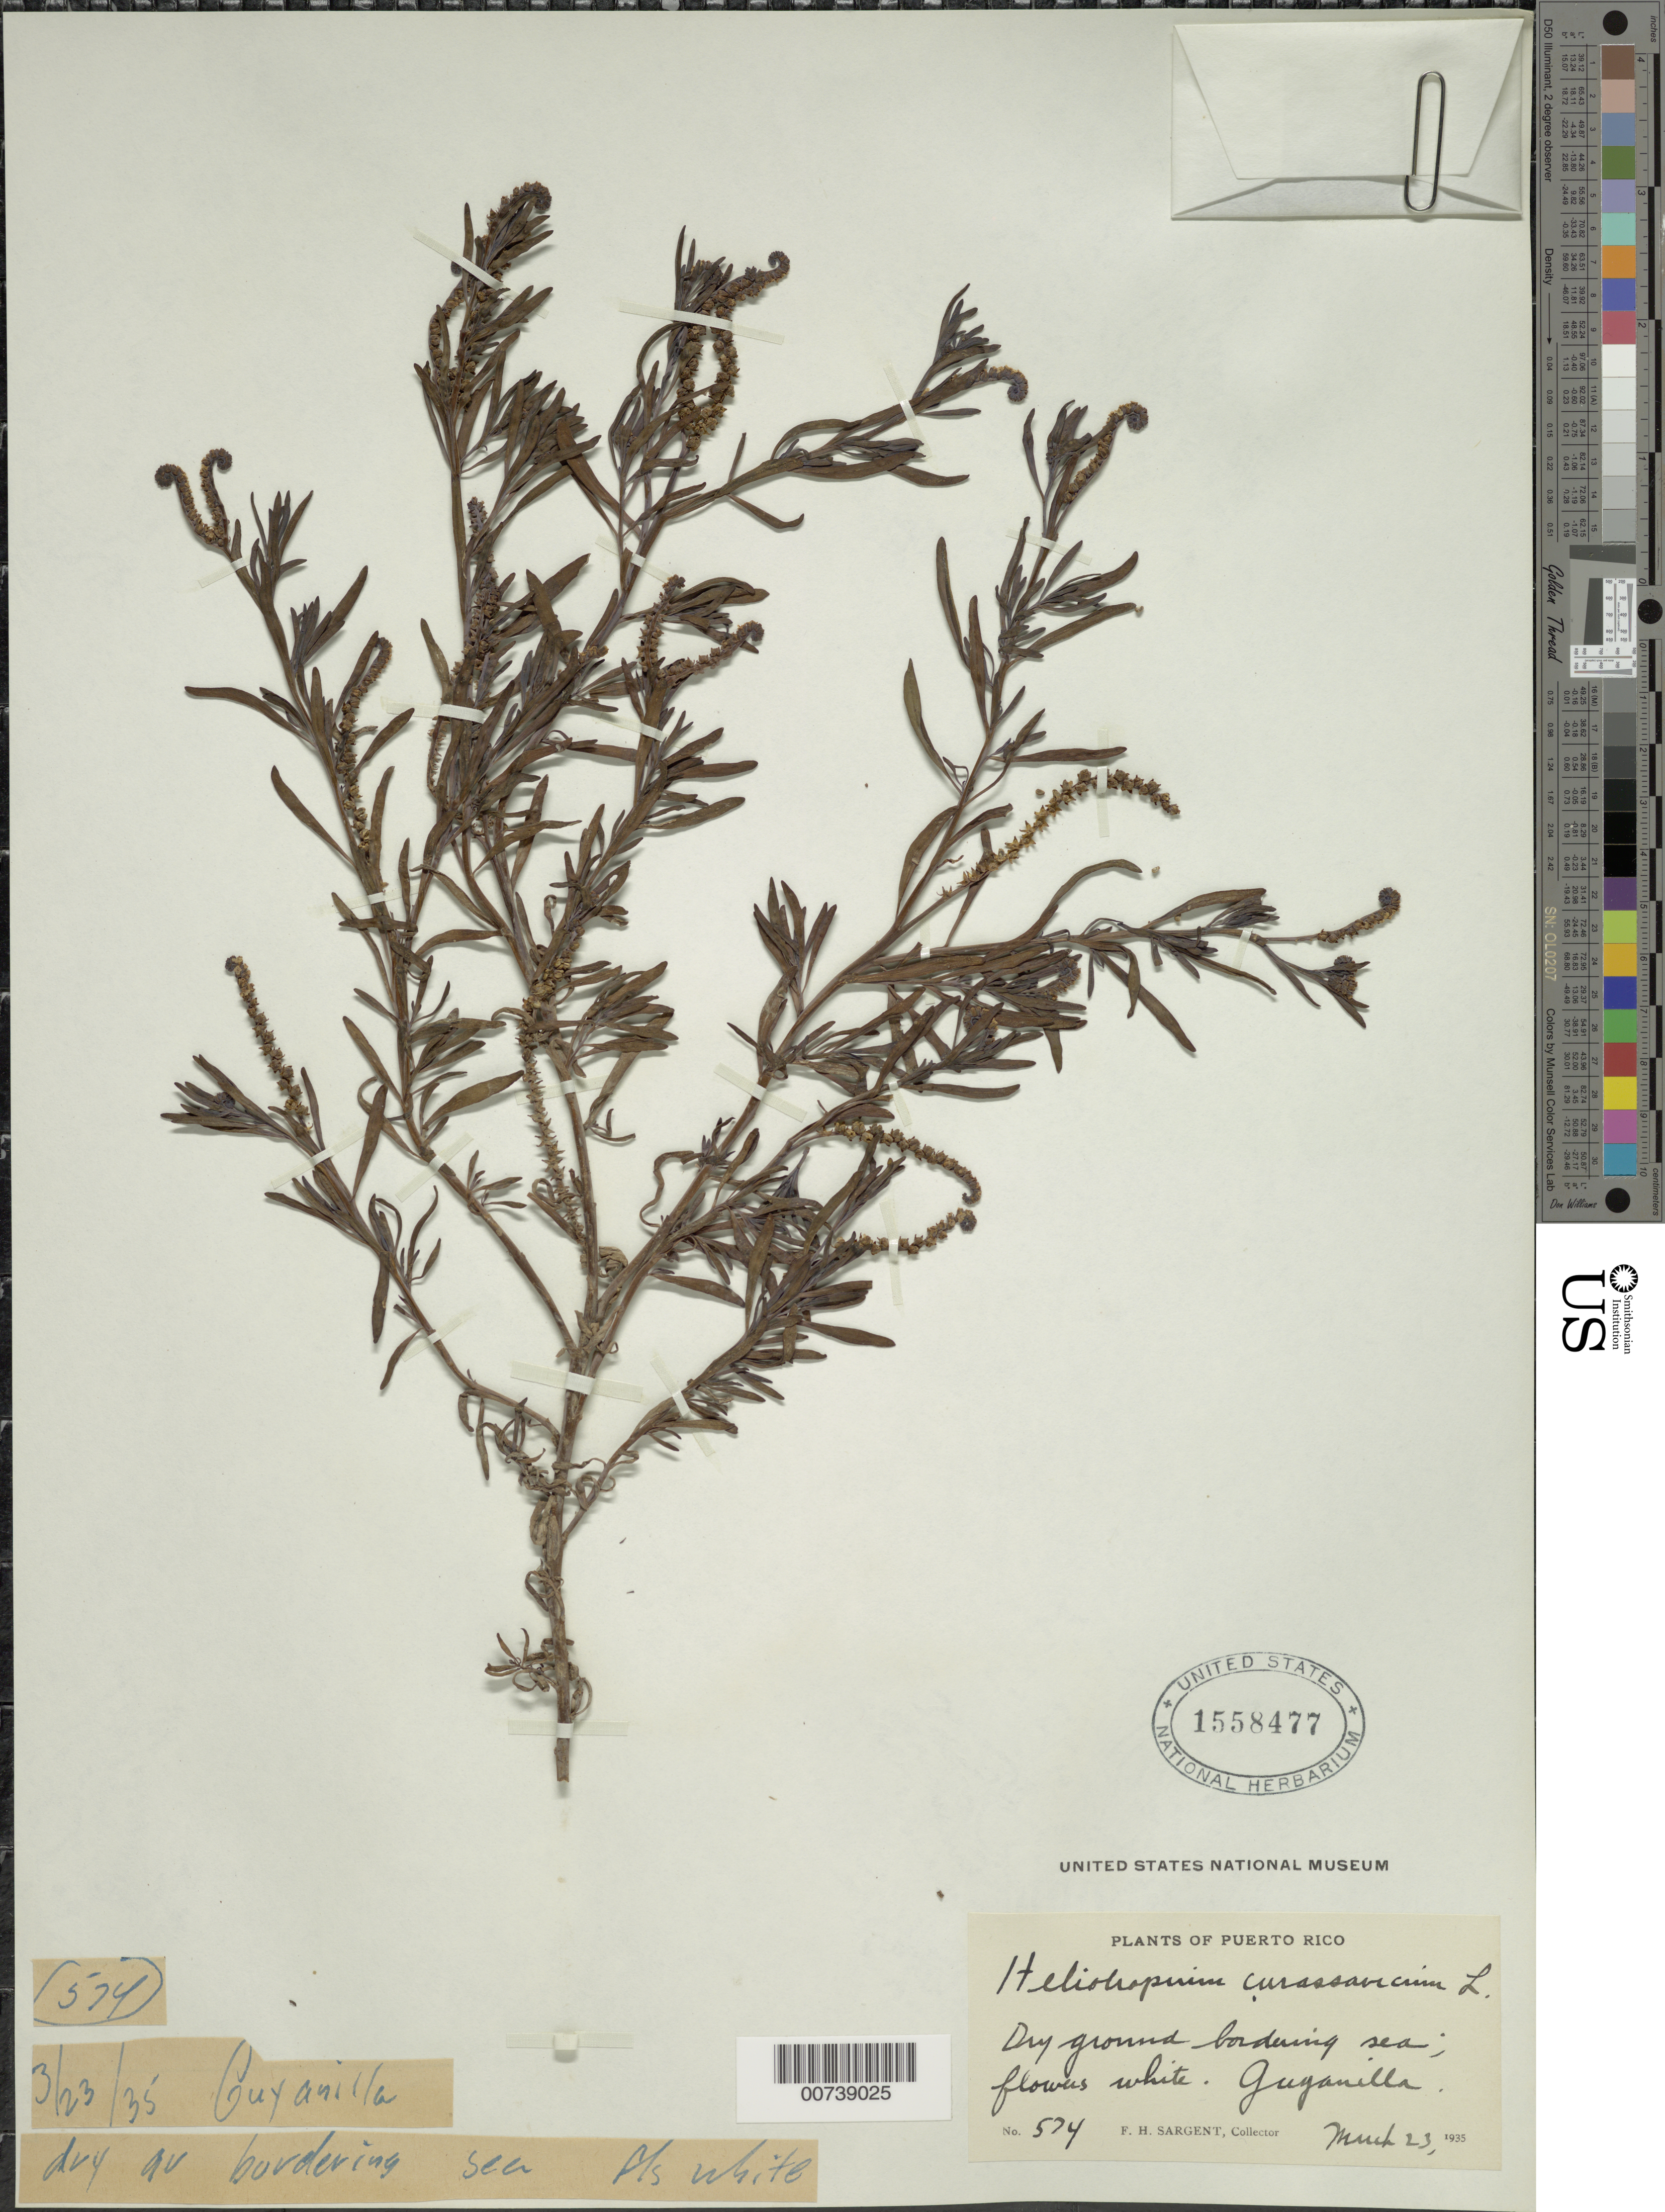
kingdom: Plantae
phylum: Tracheophyta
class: Magnoliopsida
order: Boraginales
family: Heliotropiaceae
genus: Heliotropium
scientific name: Heliotropium curassavicum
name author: L.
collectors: F. H. Sargent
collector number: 574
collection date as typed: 23 Mar 1935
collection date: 1935-03-23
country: Puerto Rico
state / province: Guayanilla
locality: Guayanilla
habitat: Dry ground bordering sea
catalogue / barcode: US 1558477